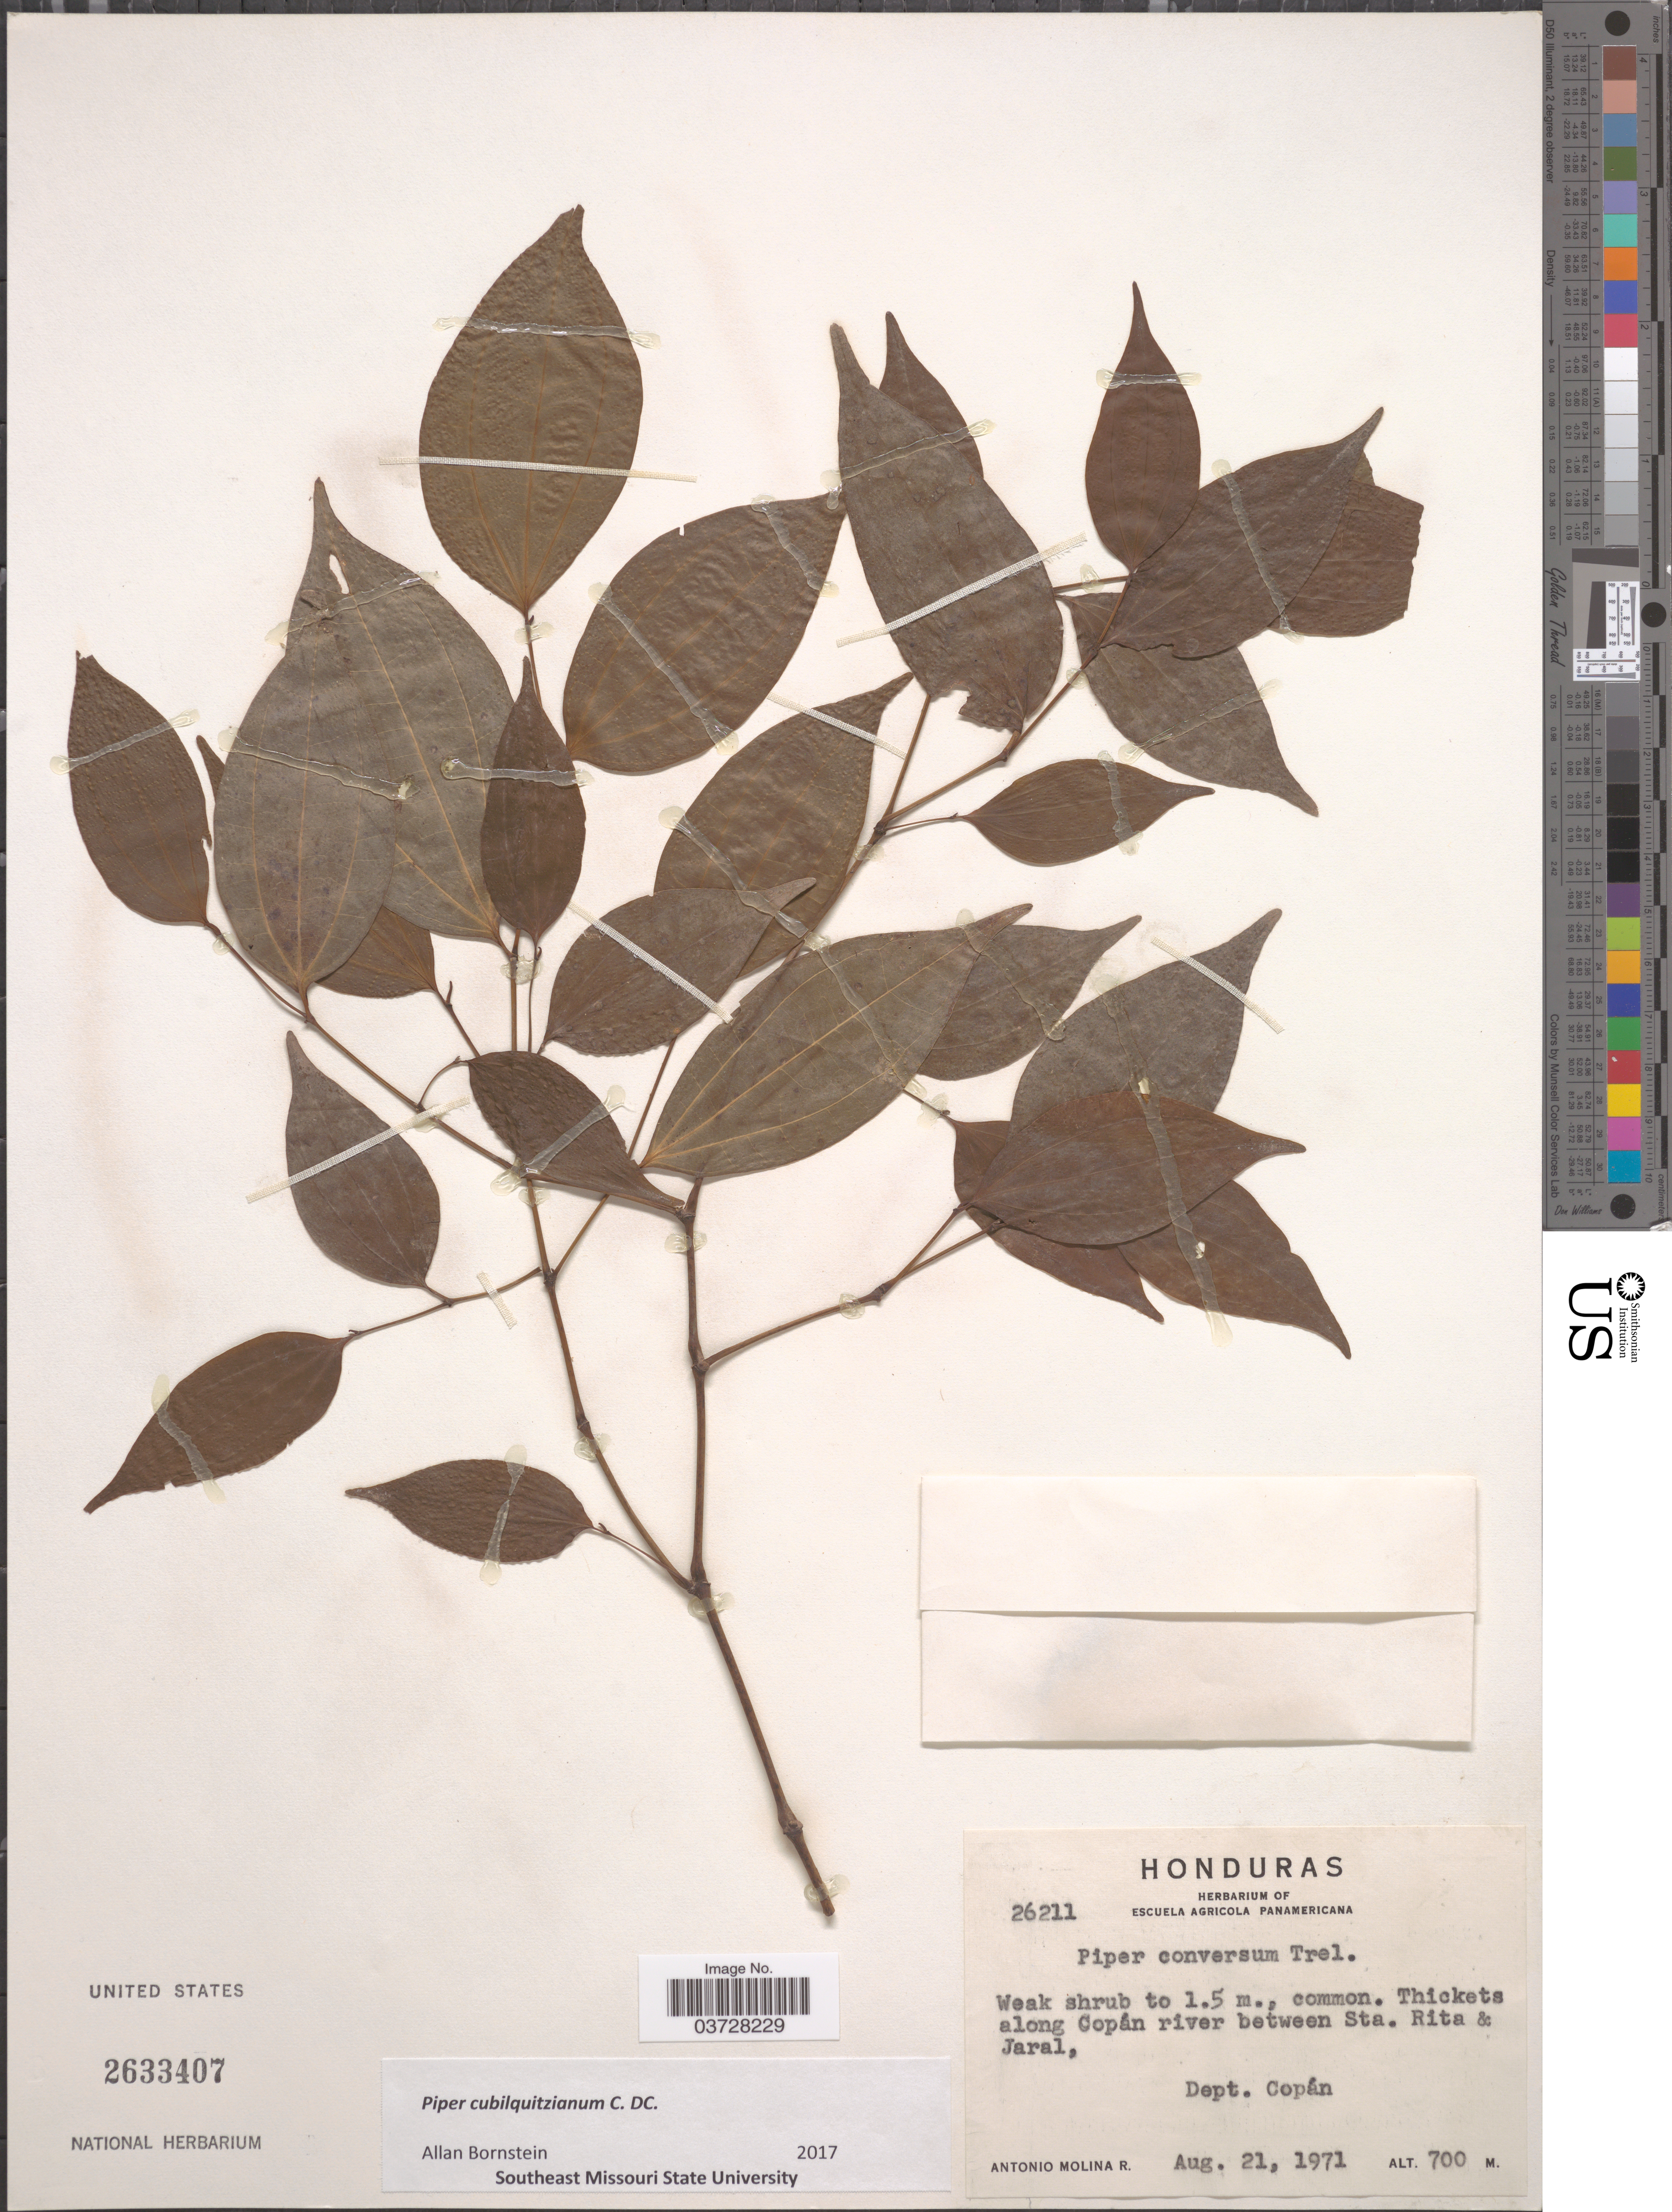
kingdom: Plantae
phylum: Tracheophyta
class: Magnoliopsida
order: Piperales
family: Piperaceae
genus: Piper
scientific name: Piper cubilquitzianum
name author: C. DC.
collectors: A. Molina R.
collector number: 26211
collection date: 1971-08-21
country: Honduras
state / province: Copan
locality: Thickets along Copán river between Sta. Rita & Jaral, Dept. Copán.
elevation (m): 700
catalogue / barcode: US 2633407